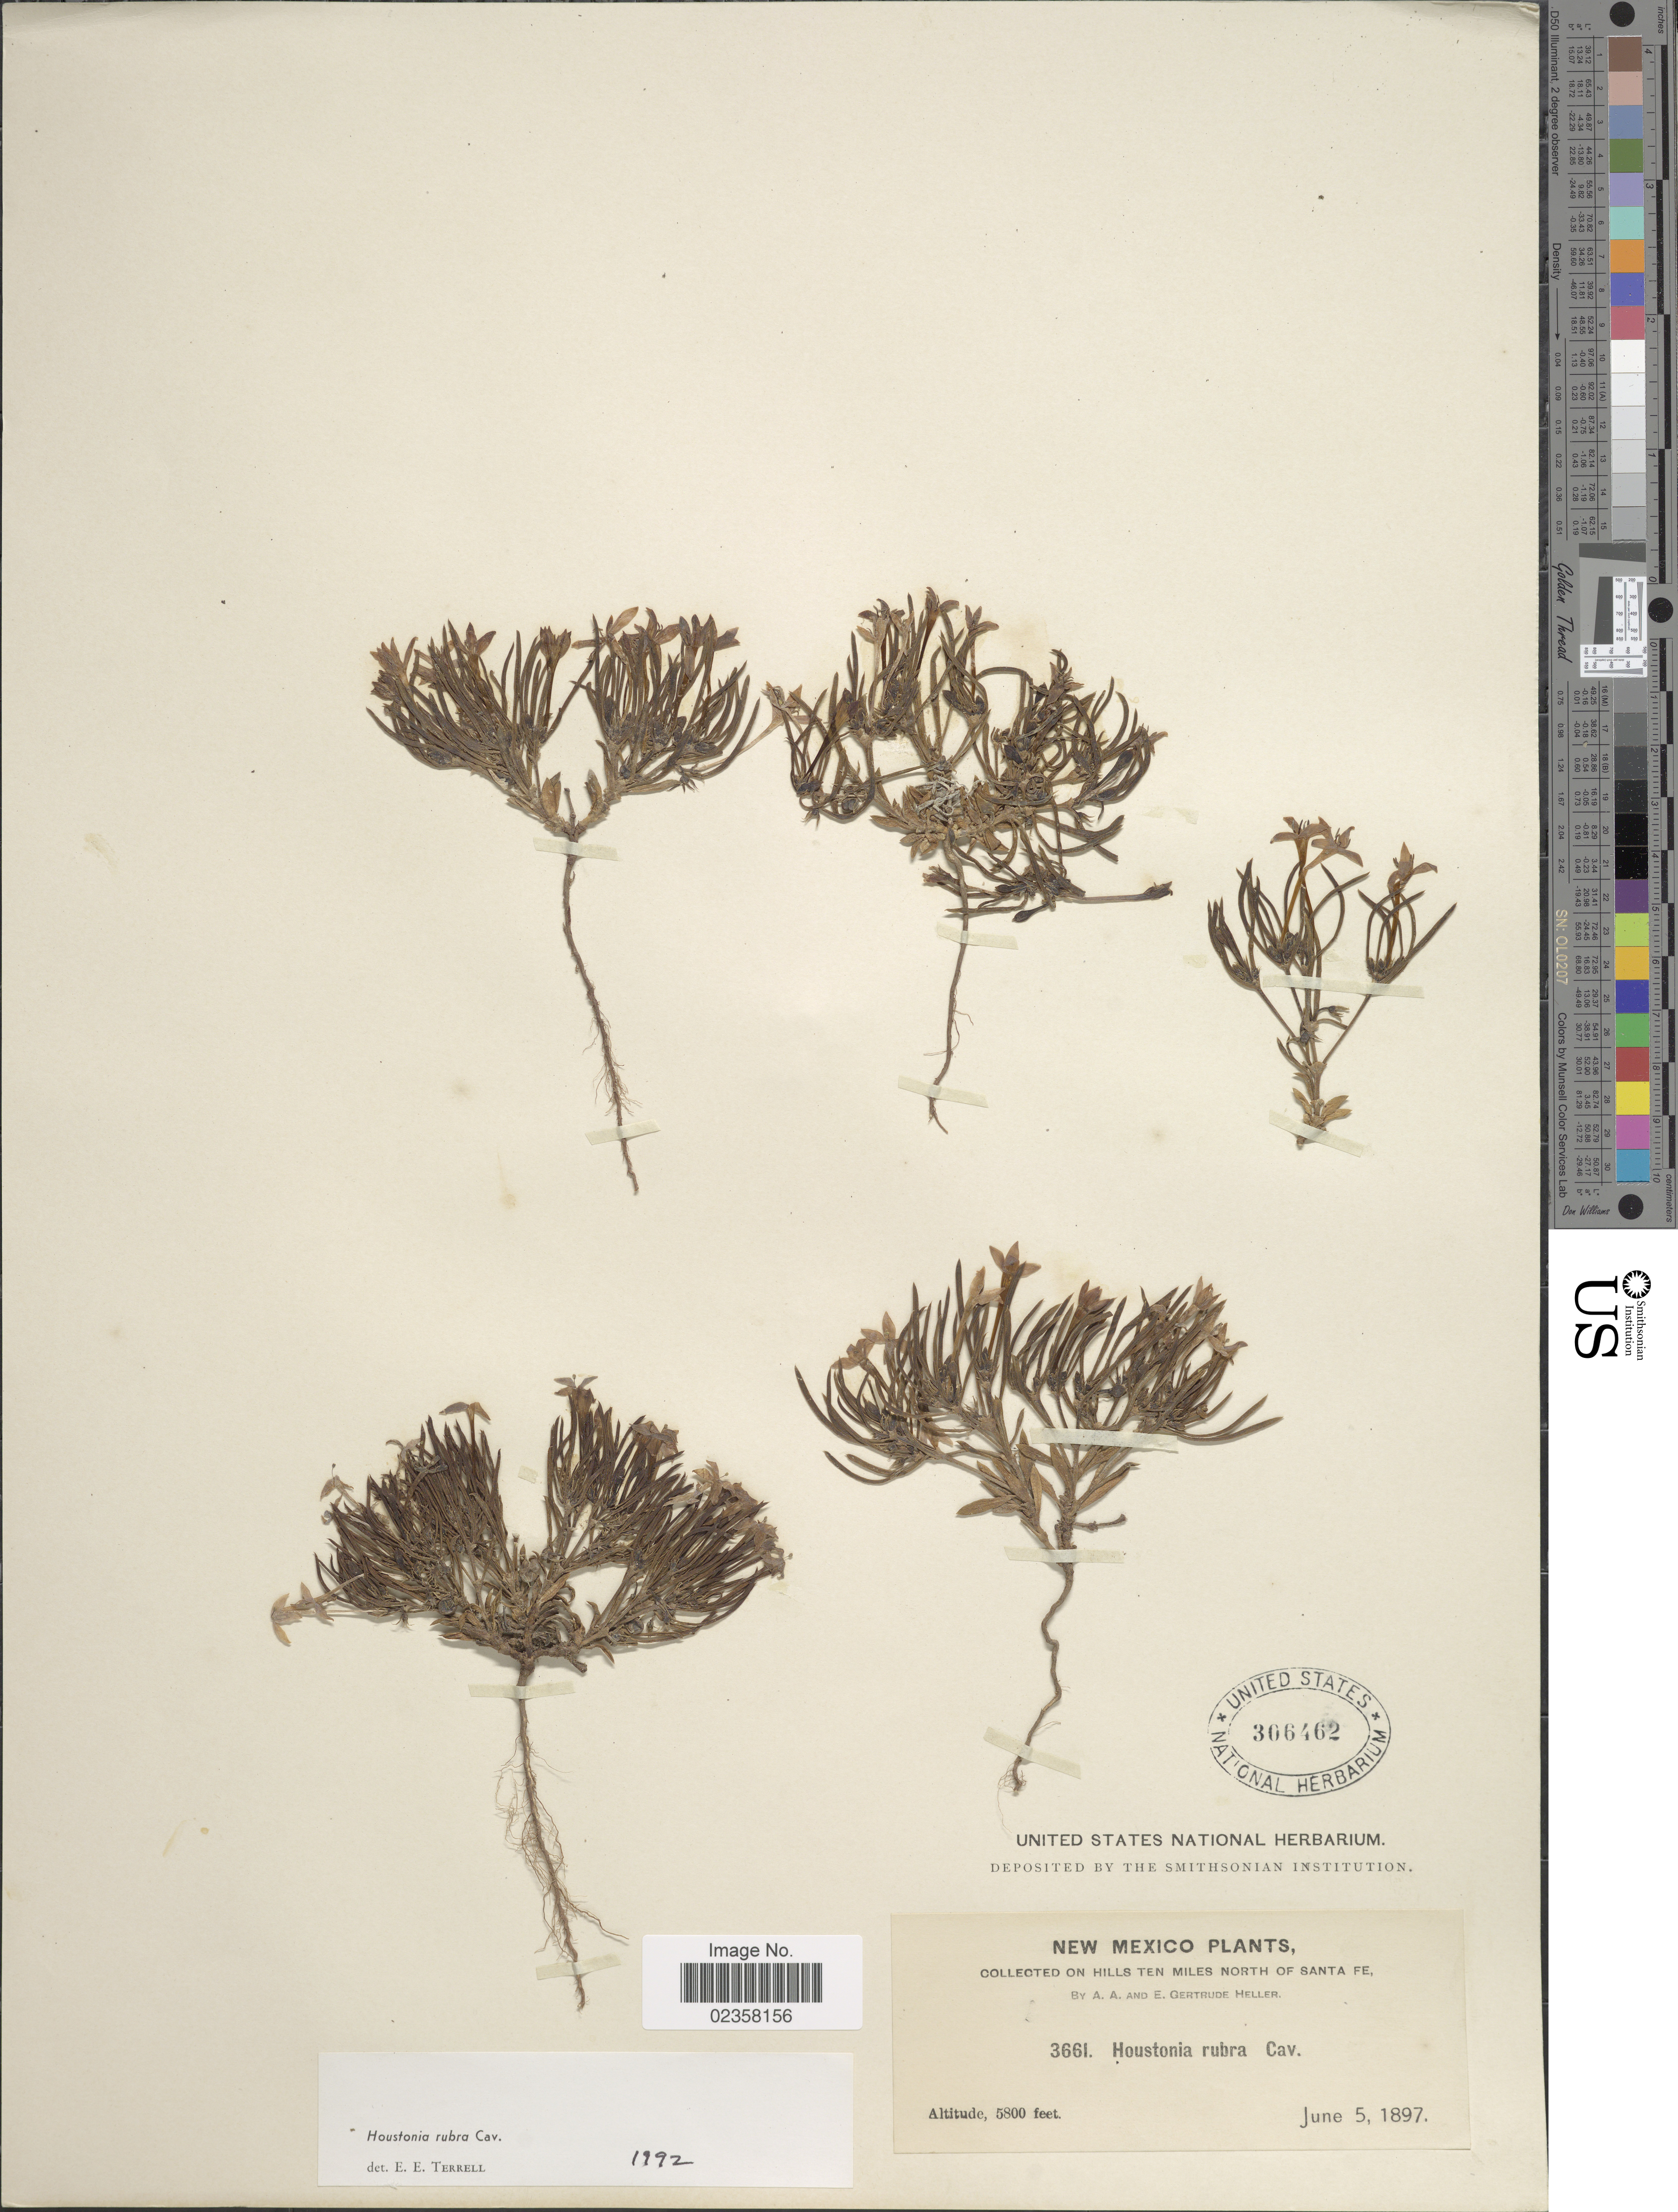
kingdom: Plantae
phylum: Tracheophyta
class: Magnoliopsida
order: Gentianales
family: Rubiaceae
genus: Houstonia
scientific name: Houstonia rubra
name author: Cav.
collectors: A. A. Heller & E. G. Heller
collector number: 3661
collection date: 1897-06-05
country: United States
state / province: New Mexico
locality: On hills ten miles of Santa Fe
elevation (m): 1768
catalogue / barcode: US 306462